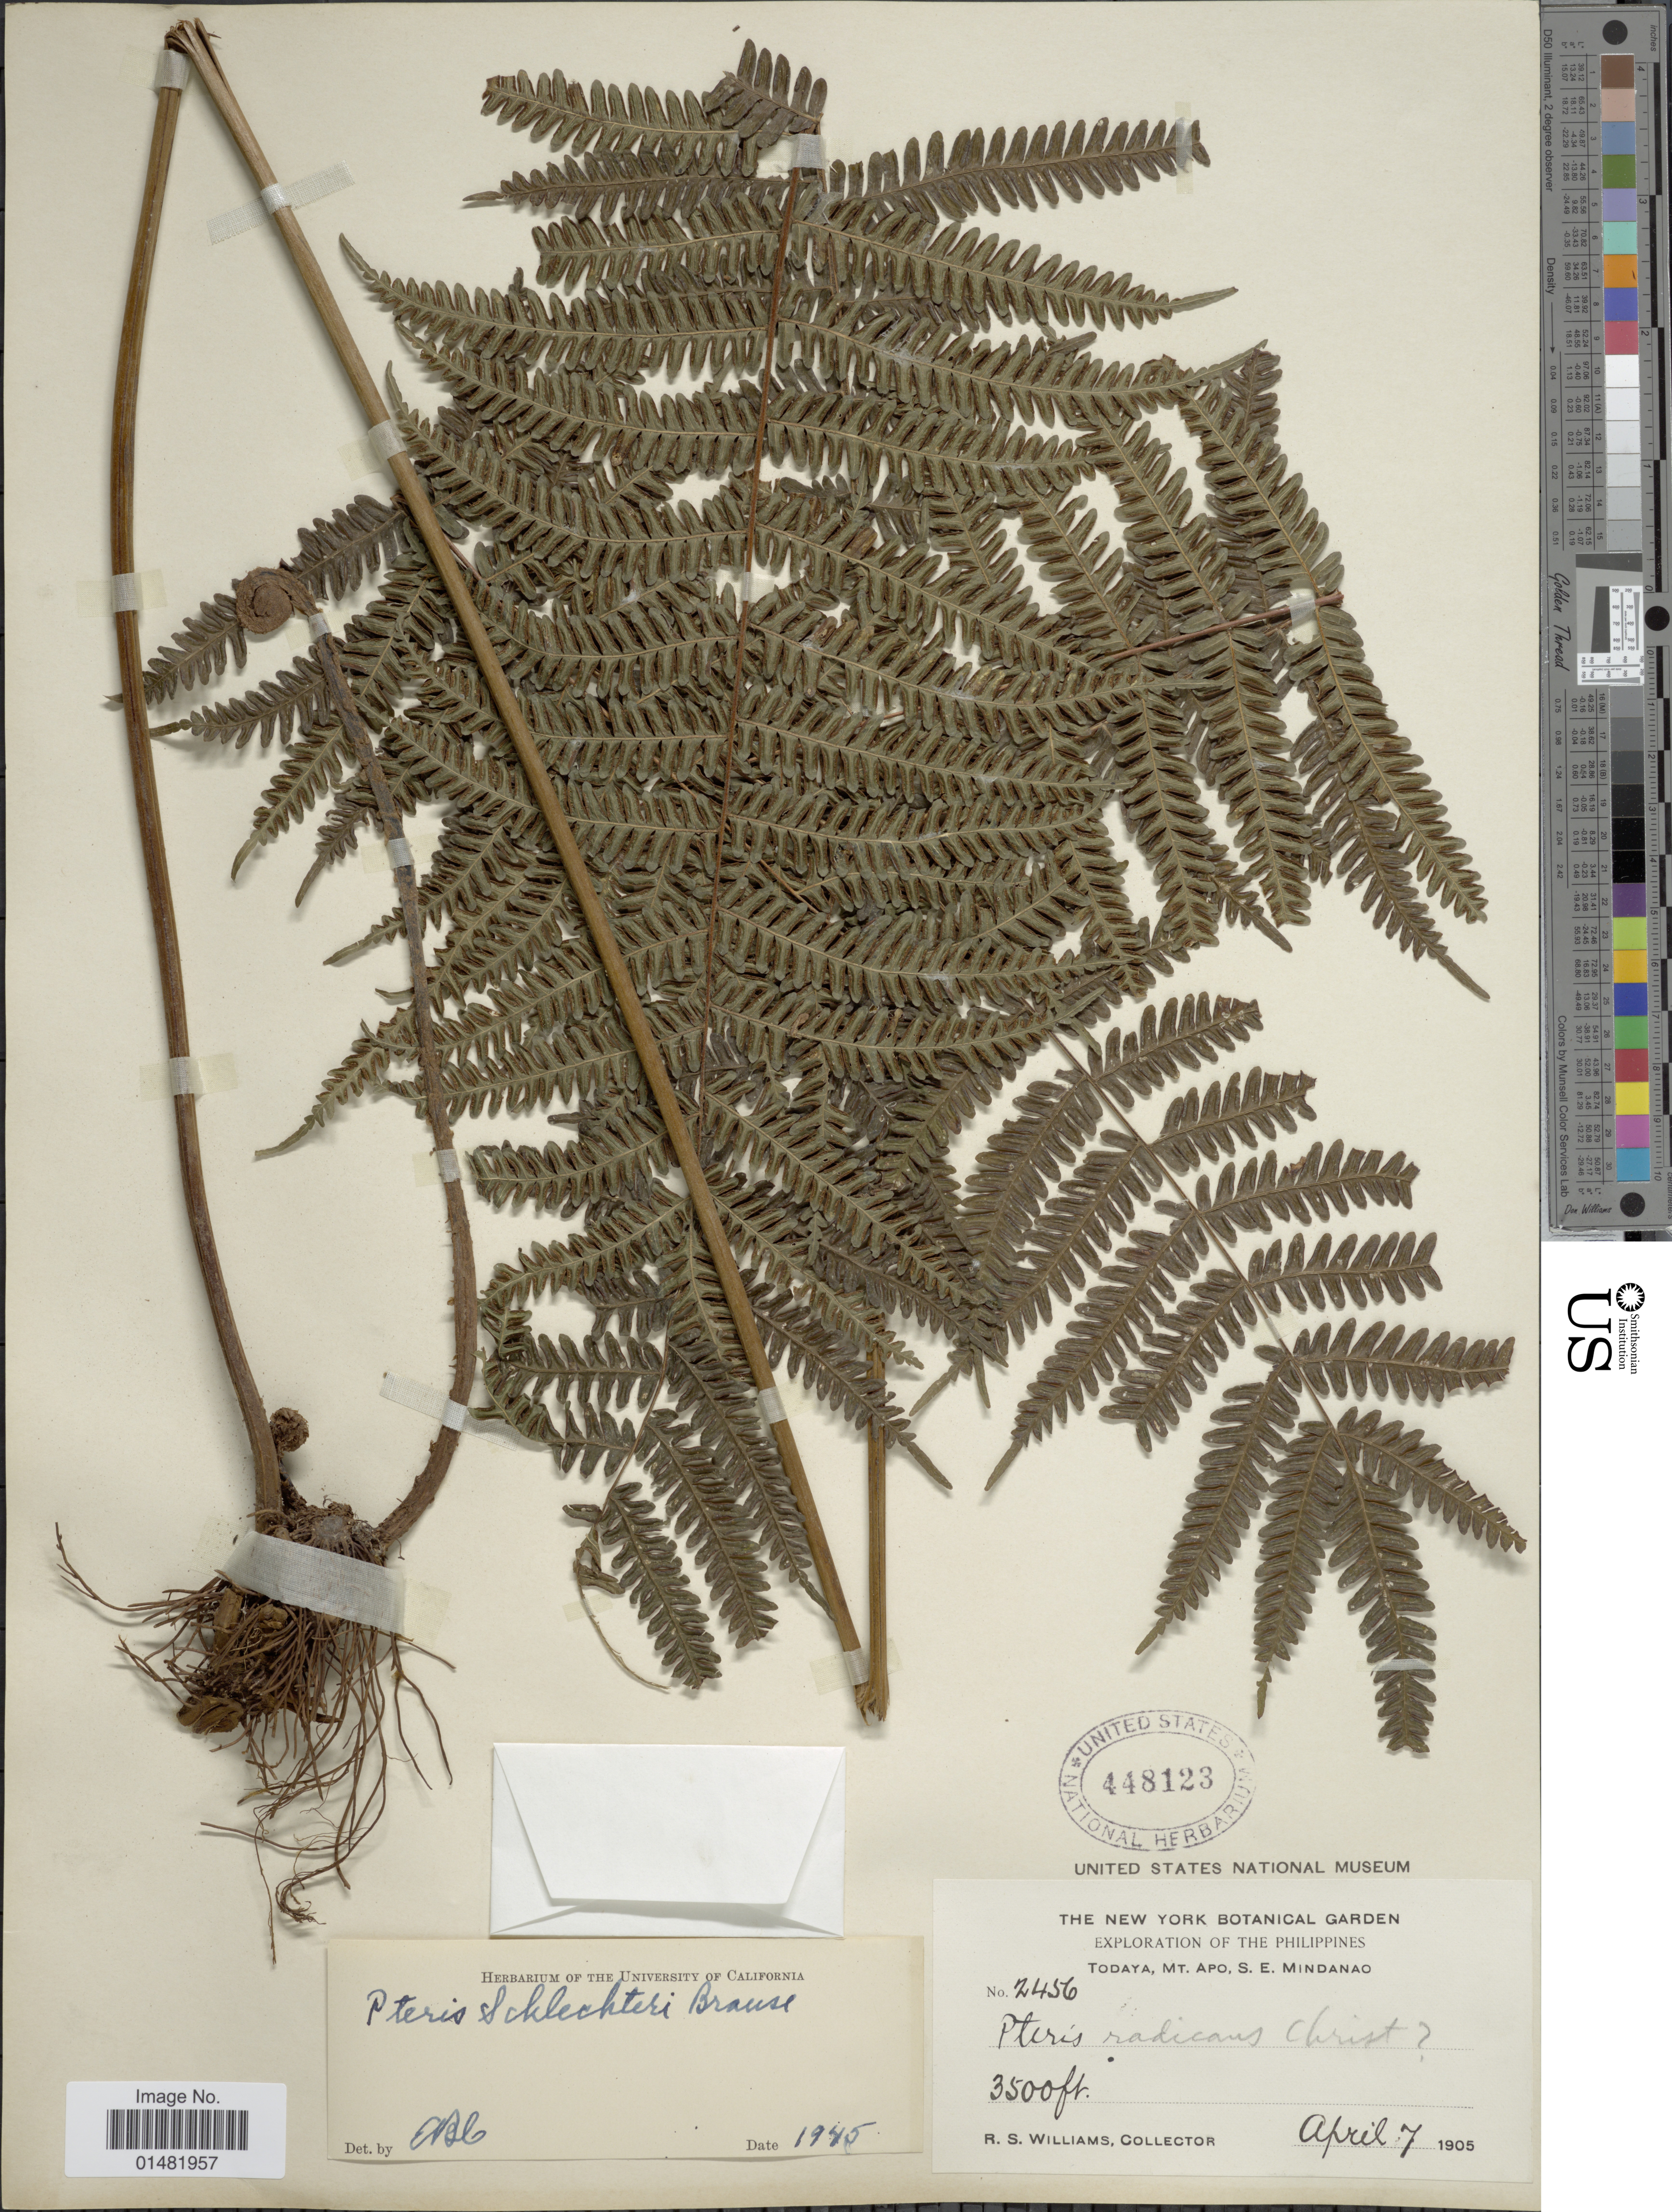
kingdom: Plantae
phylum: Tracheophyta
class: Polypodiopsida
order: Polypodiales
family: Pteridaceae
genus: Pteris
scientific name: Pteris schlechteri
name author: Brause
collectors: R. S. Williams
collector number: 2456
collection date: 1905-04-07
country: Philippines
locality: Todaya, Mt. Apo, S. E. Mindanao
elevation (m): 1067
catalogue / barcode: US 448123